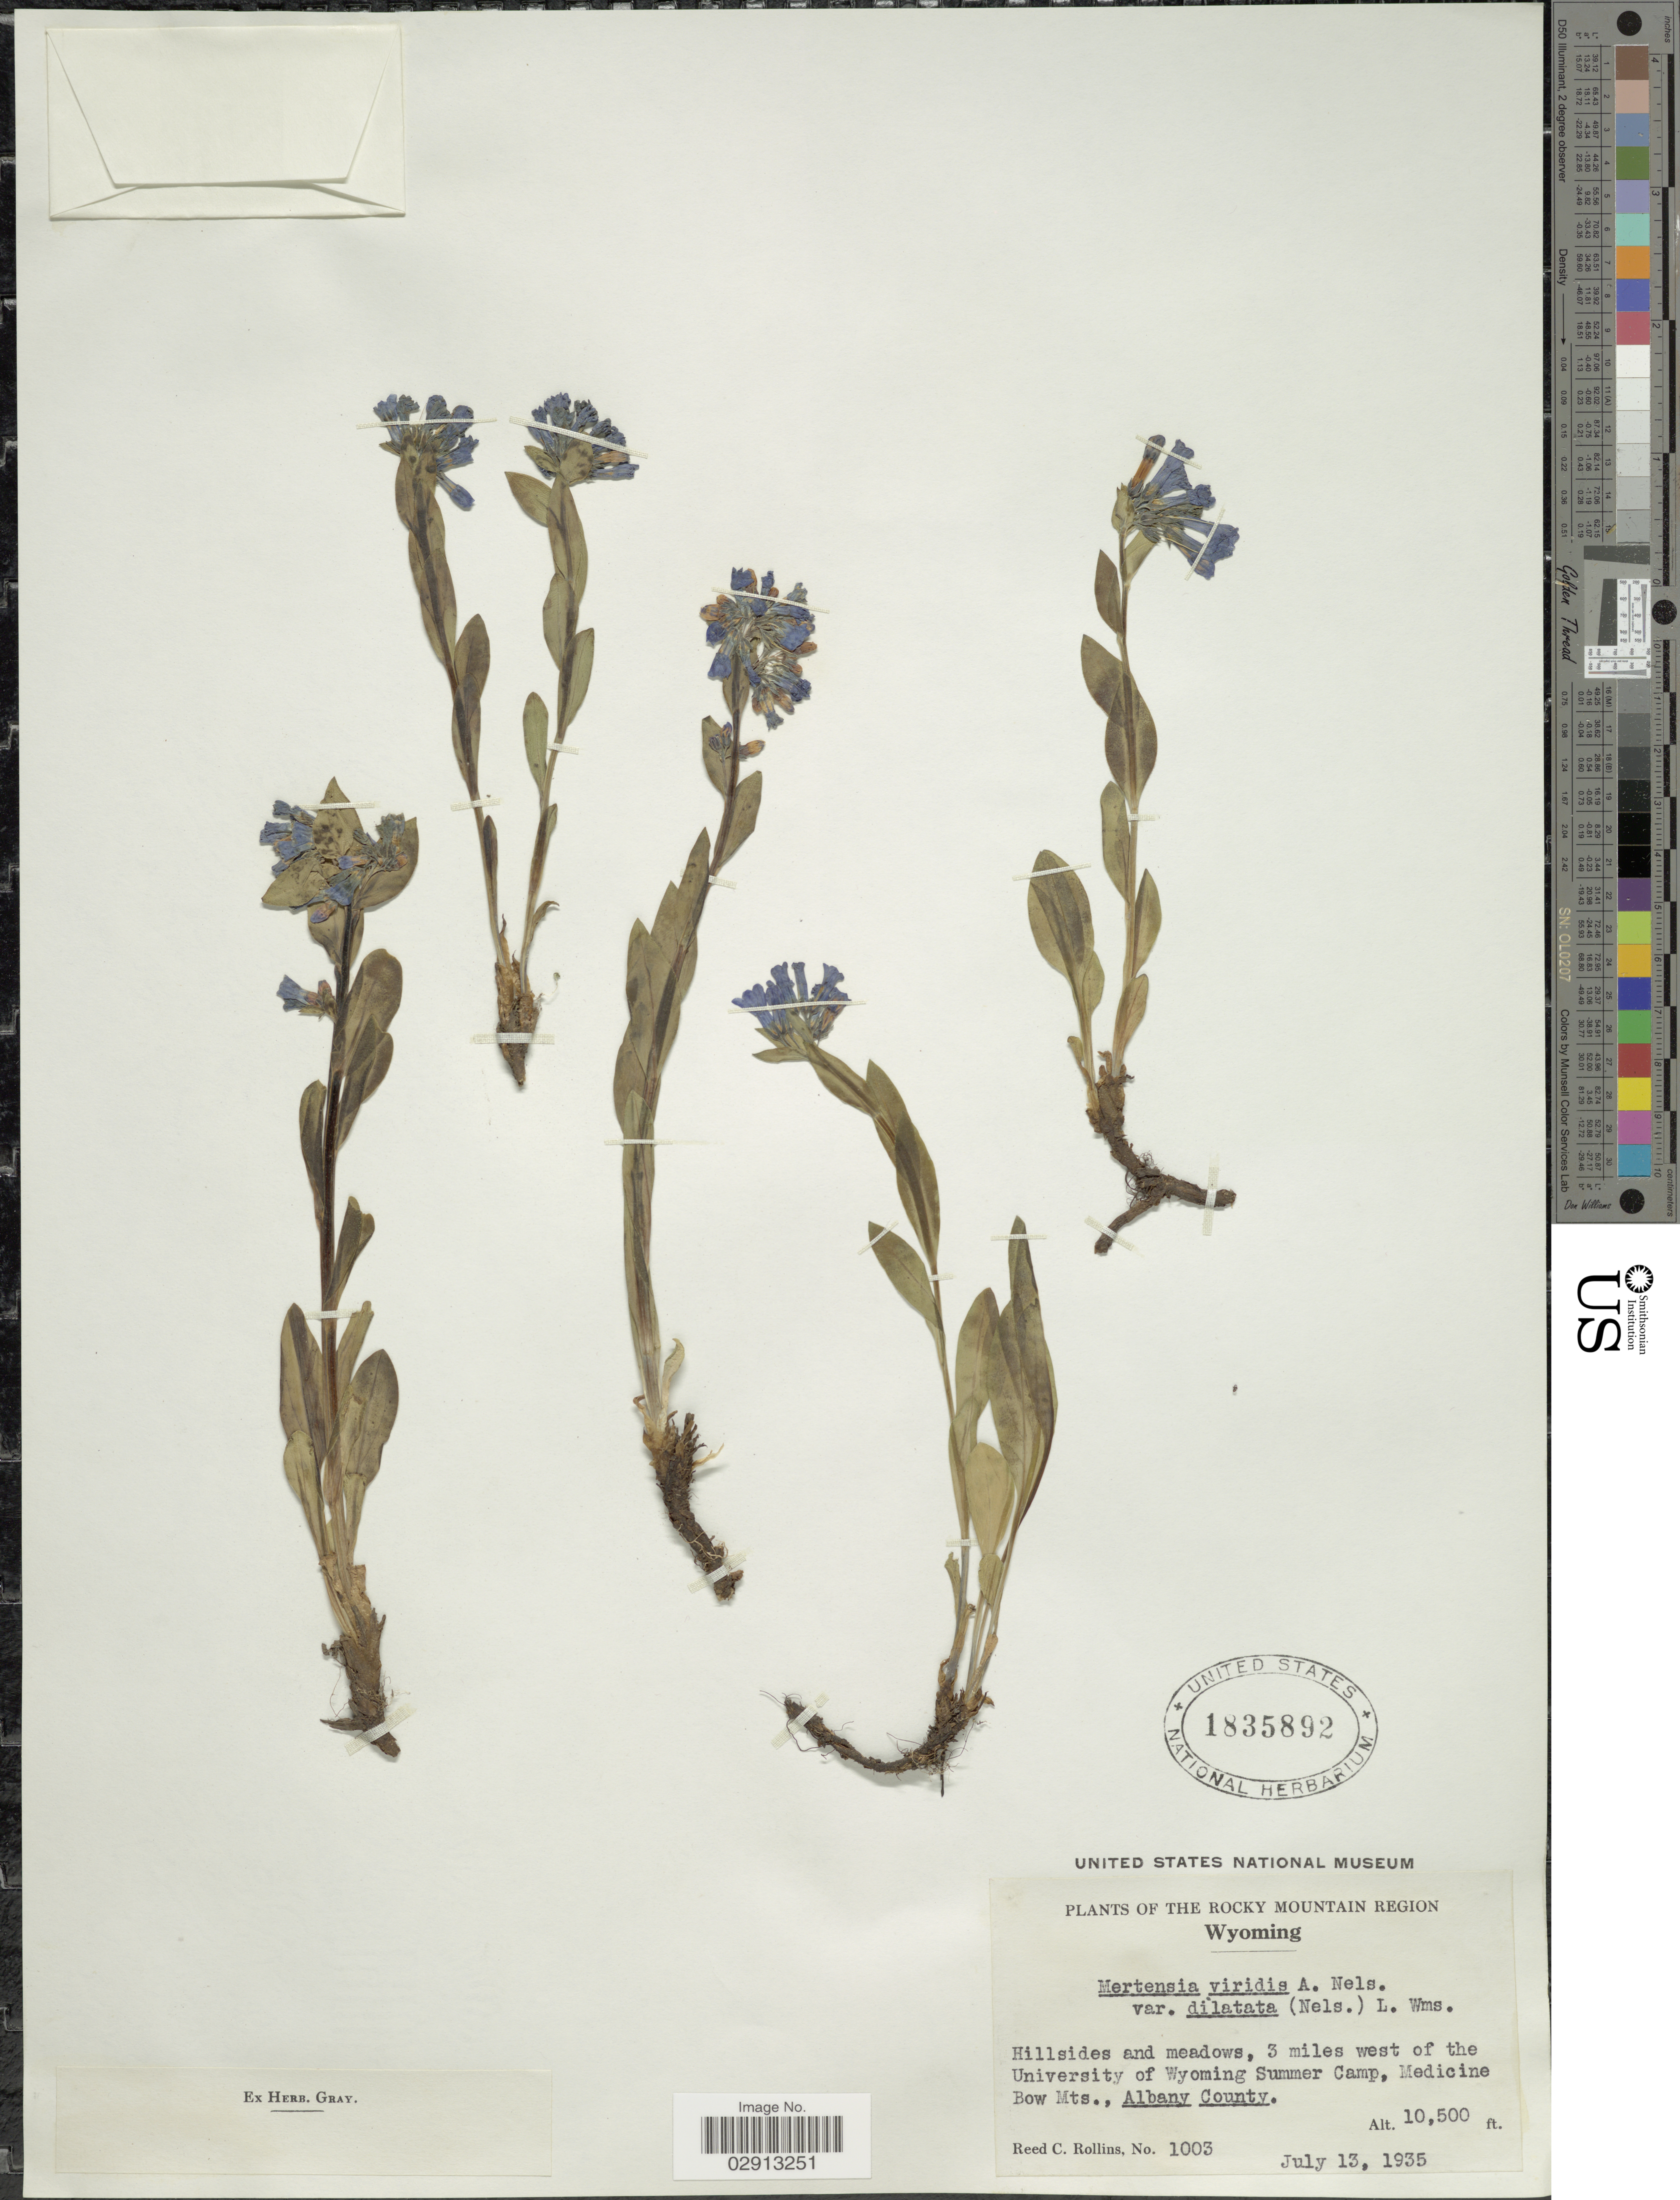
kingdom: Plantae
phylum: Tracheophyta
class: Magnoliopsida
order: Boraginales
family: Boraginaceae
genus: Mertensia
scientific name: Mertensia viridis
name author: (A. Nelson) A. Nelson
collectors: R. C. Rollins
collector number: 1003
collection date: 1935-07-13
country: United States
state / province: Wyoming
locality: Rocky Mountain Region. Hillsides and meadows, 3 miles west of the University of Wyoming Summer Camp, Medicine Bow Mts., Albany County.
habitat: hillsides and meadows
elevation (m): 3200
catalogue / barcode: US 1835892